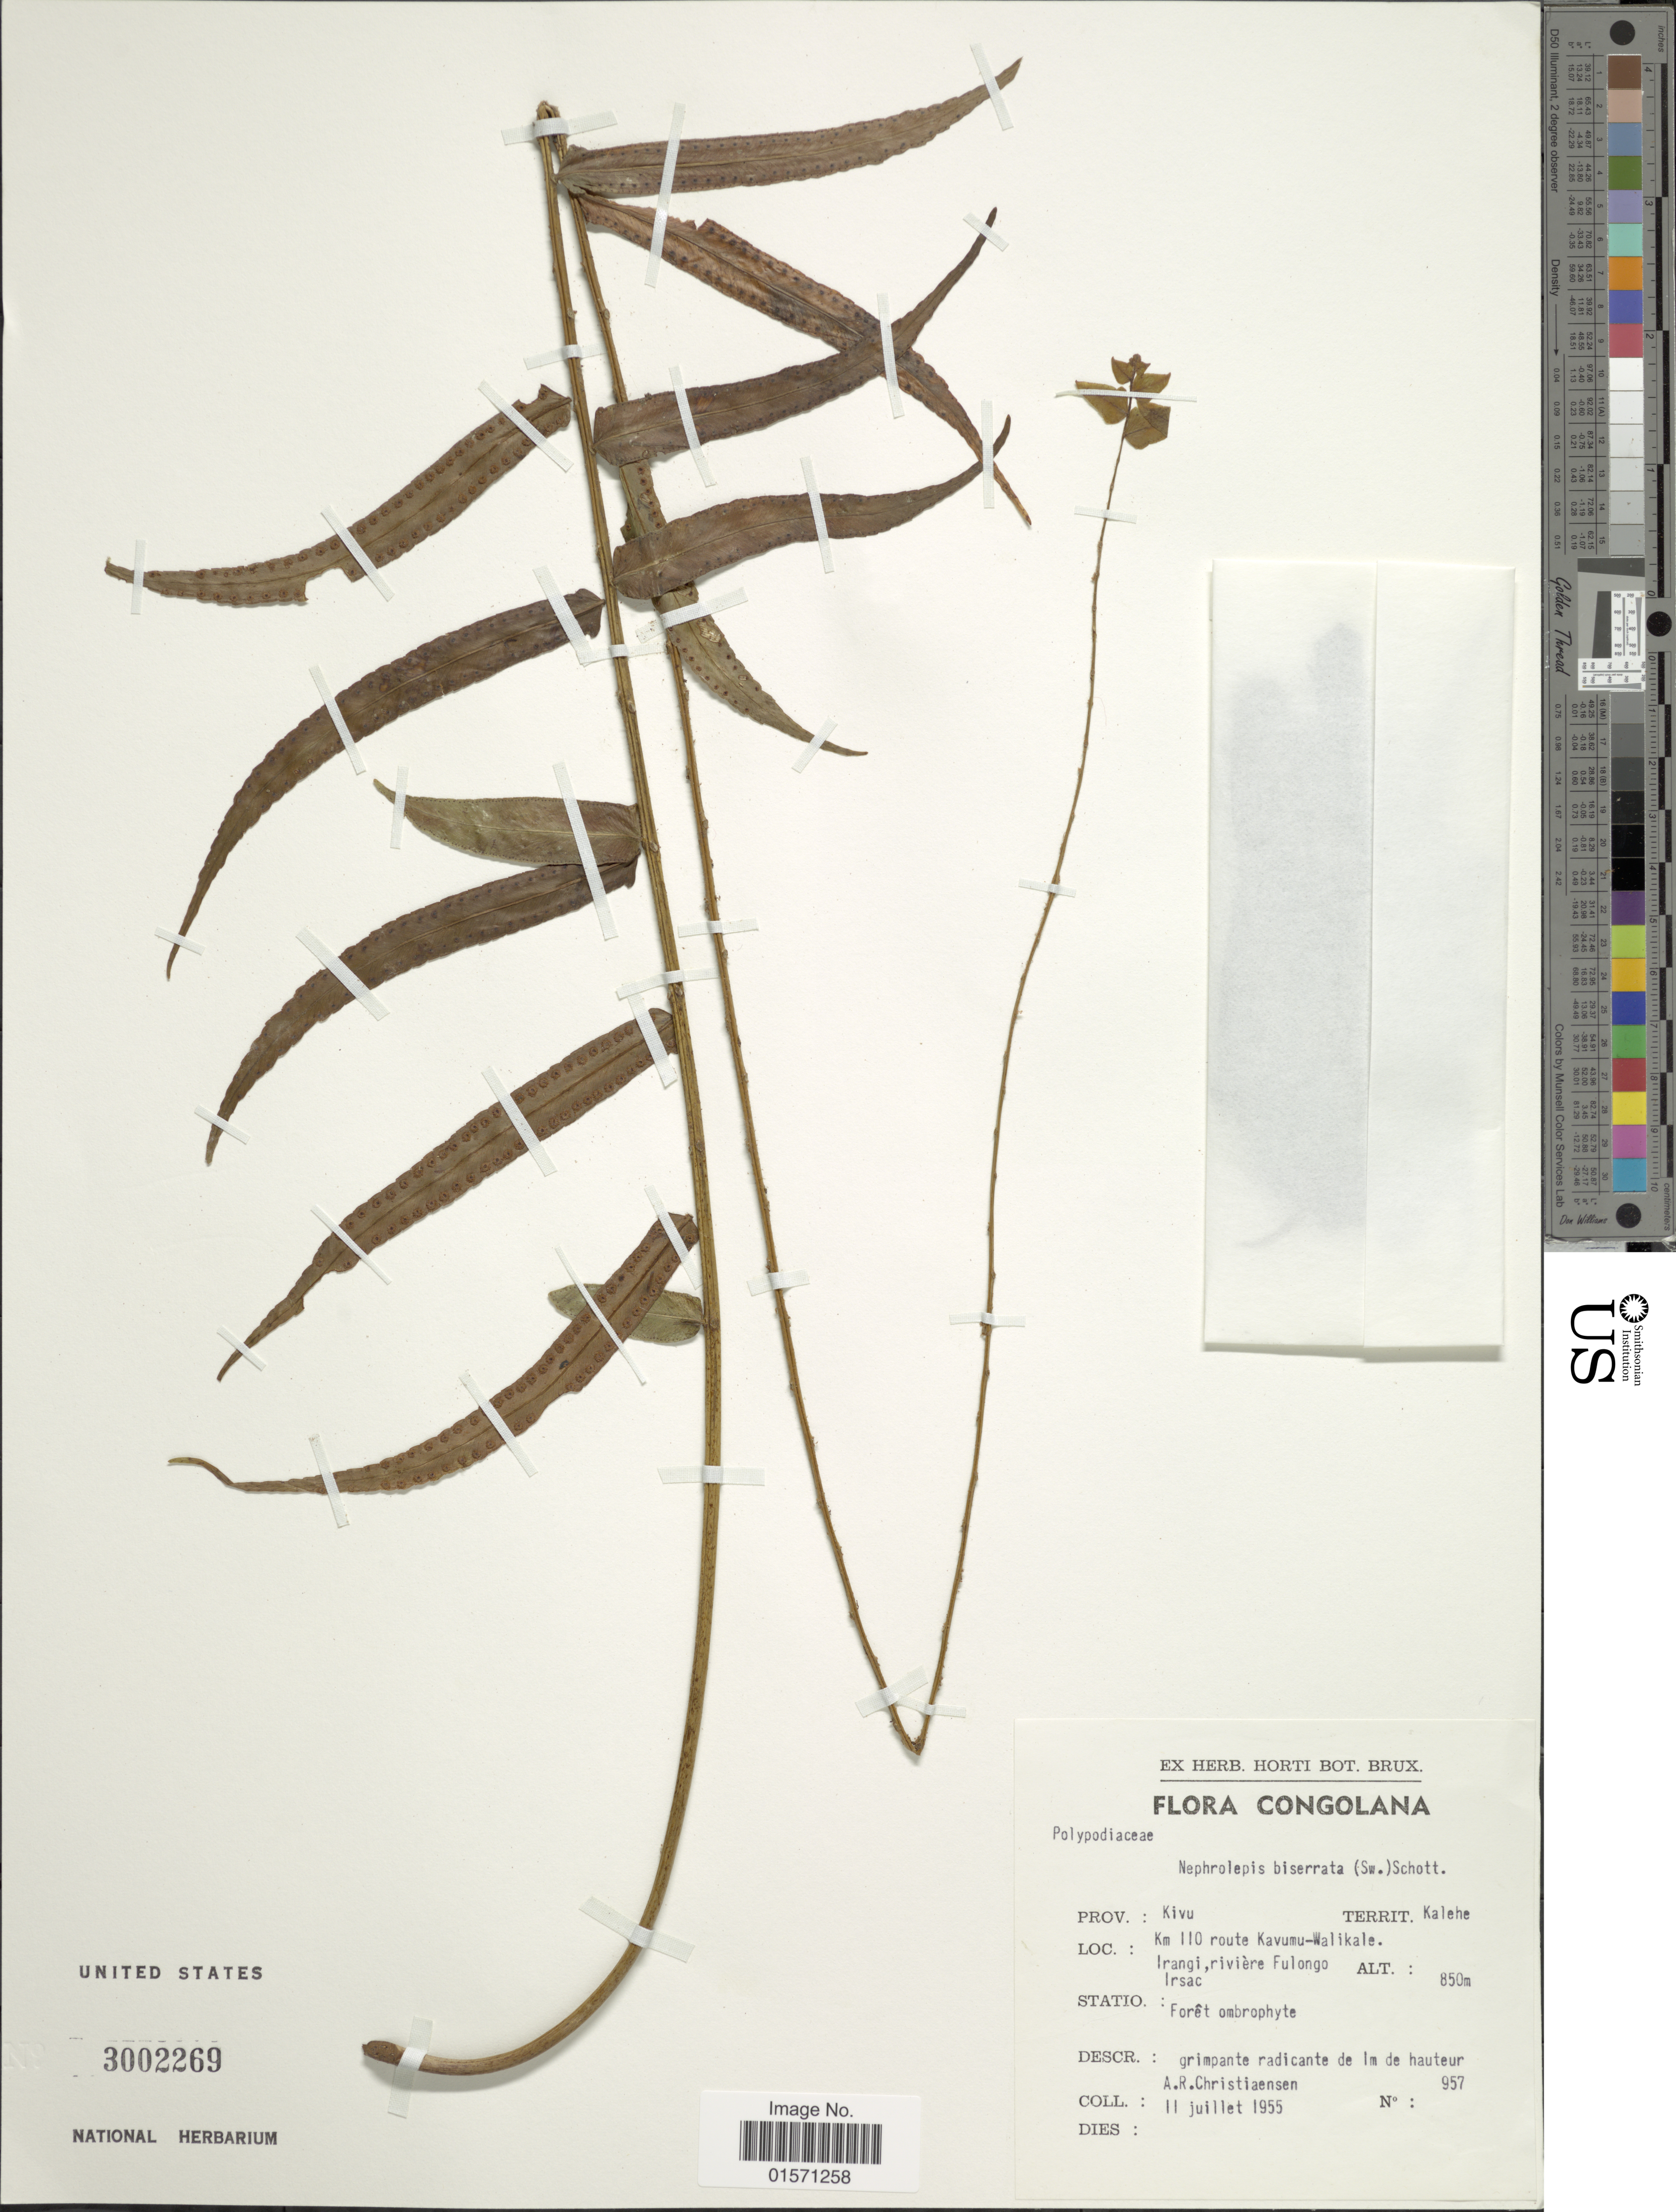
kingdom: Plantae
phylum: Tracheophyta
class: Polypodiopsida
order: Polypodiales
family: Nephrolepidaceae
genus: Nephrolepis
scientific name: Nephrolepis biserrata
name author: (Sw.) Schott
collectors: A. Christiaensen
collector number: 957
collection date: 1955-07-11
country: Congo, Democratic Republic of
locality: Congolana. Prov.: Kivu. Territ. Kalehe. Km 110 route Kavumu-Walikale. Irangi, rivière Fulongo, Irsac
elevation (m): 850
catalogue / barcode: US 3002269